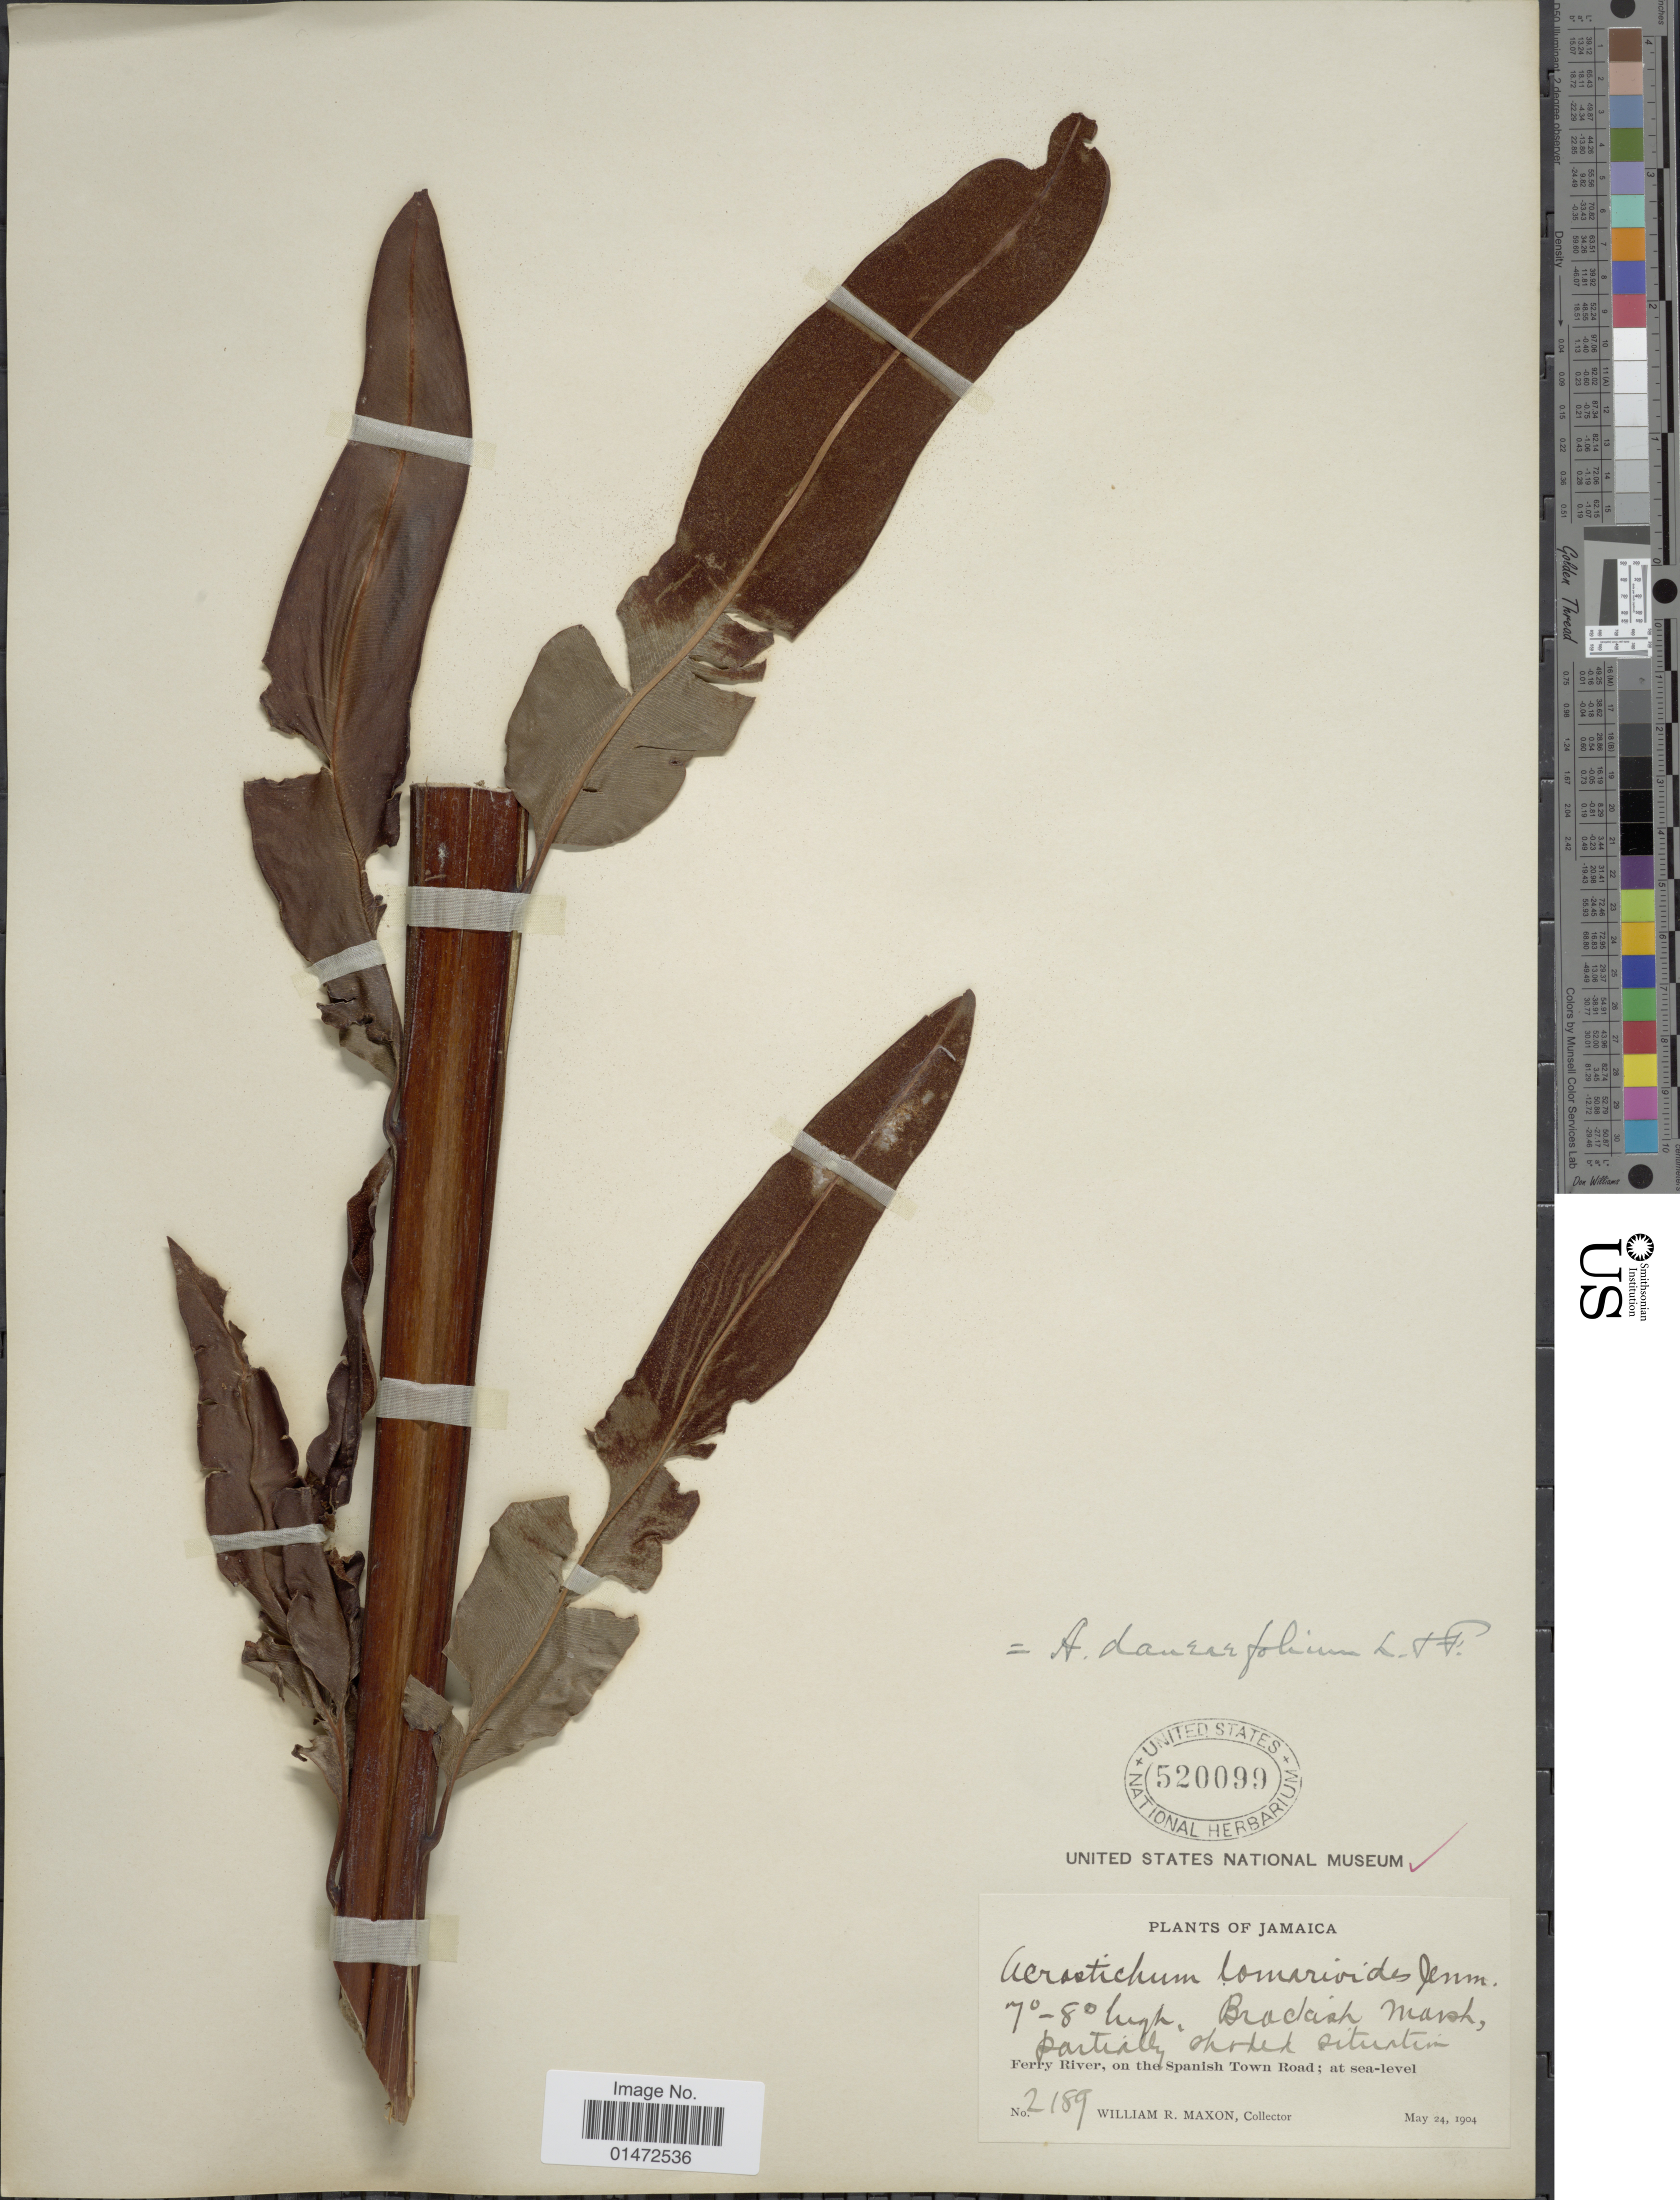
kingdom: Plantae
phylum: Tracheophyta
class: Polypodiopsida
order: Polypodiales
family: Pteridaceae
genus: Acrostichum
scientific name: Acrostichum danaeifolium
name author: Langsd. & Fisch.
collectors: W. R. Maxon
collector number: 2189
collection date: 1904-05-24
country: Jamaica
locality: Ferry River, on the Spanish Town Road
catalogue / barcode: US 520099